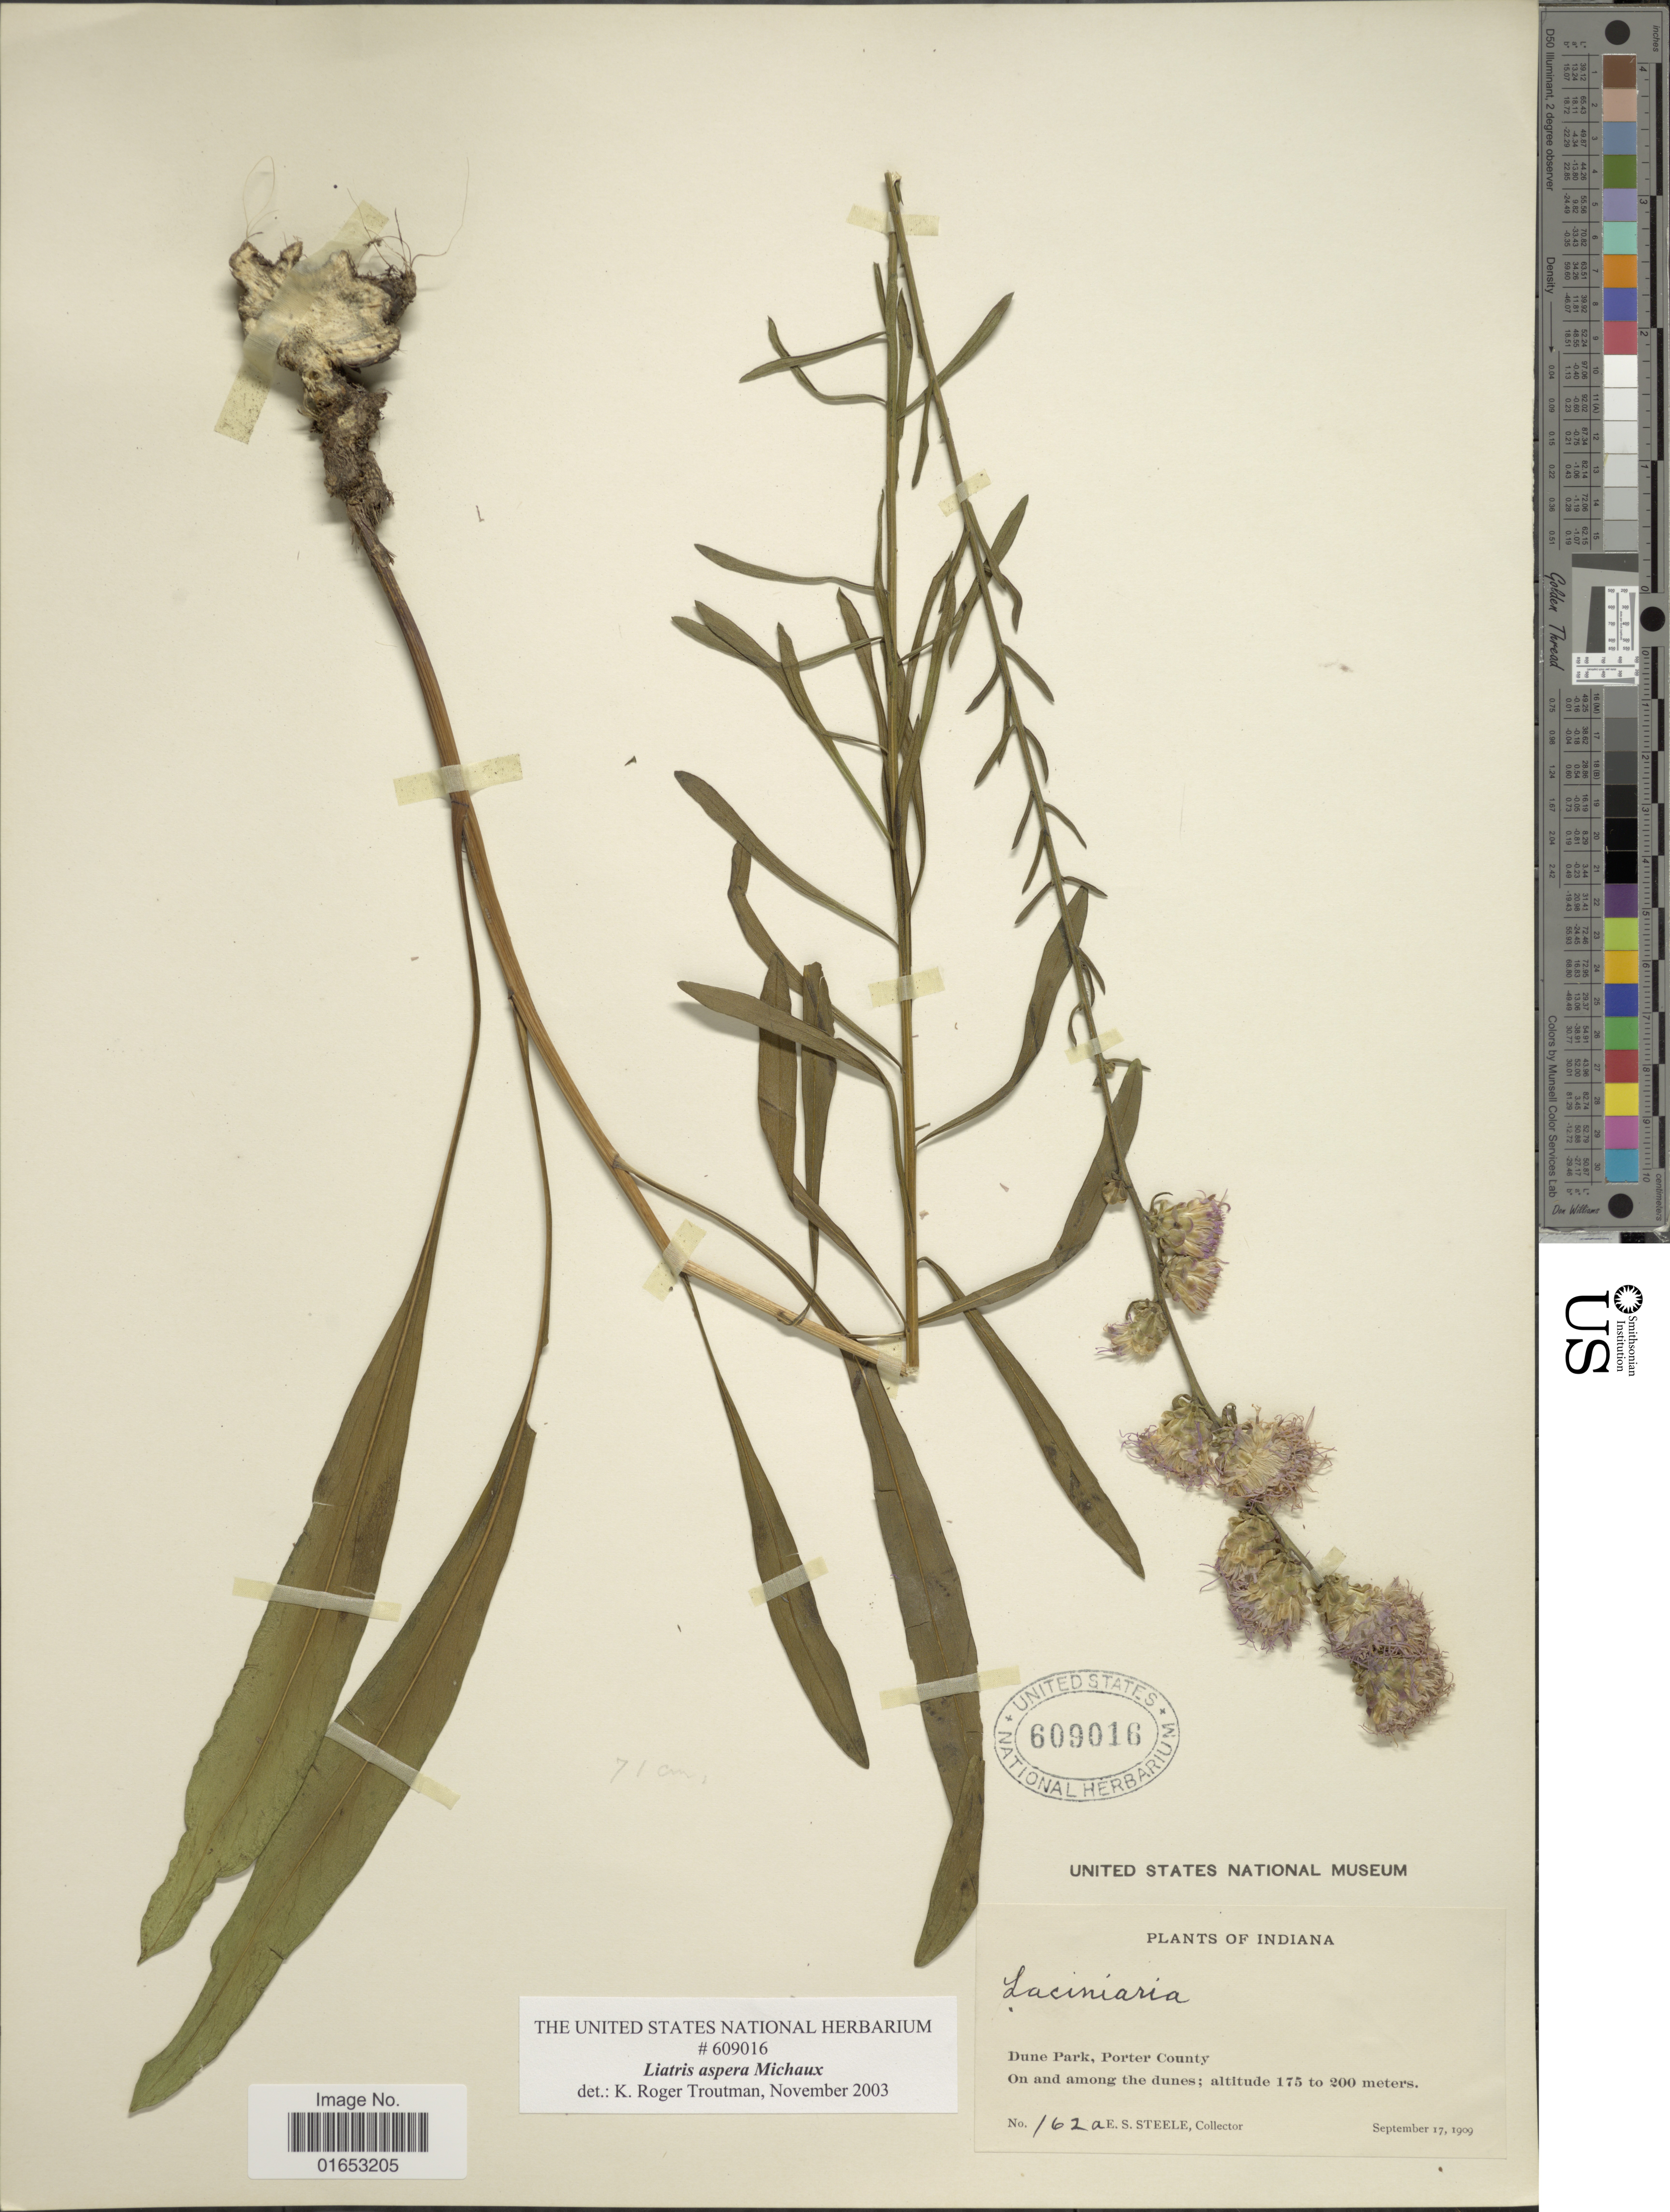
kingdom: Plantae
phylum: Tracheophyta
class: Magnoliopsida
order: Asterales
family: Asteraceae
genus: Liatris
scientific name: Liatris aspera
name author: Michx.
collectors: E. Steele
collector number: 162a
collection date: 1909-09-17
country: United States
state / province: Indiana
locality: Dune Park, Porter County, On and among the dunes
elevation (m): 175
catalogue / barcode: US 609016